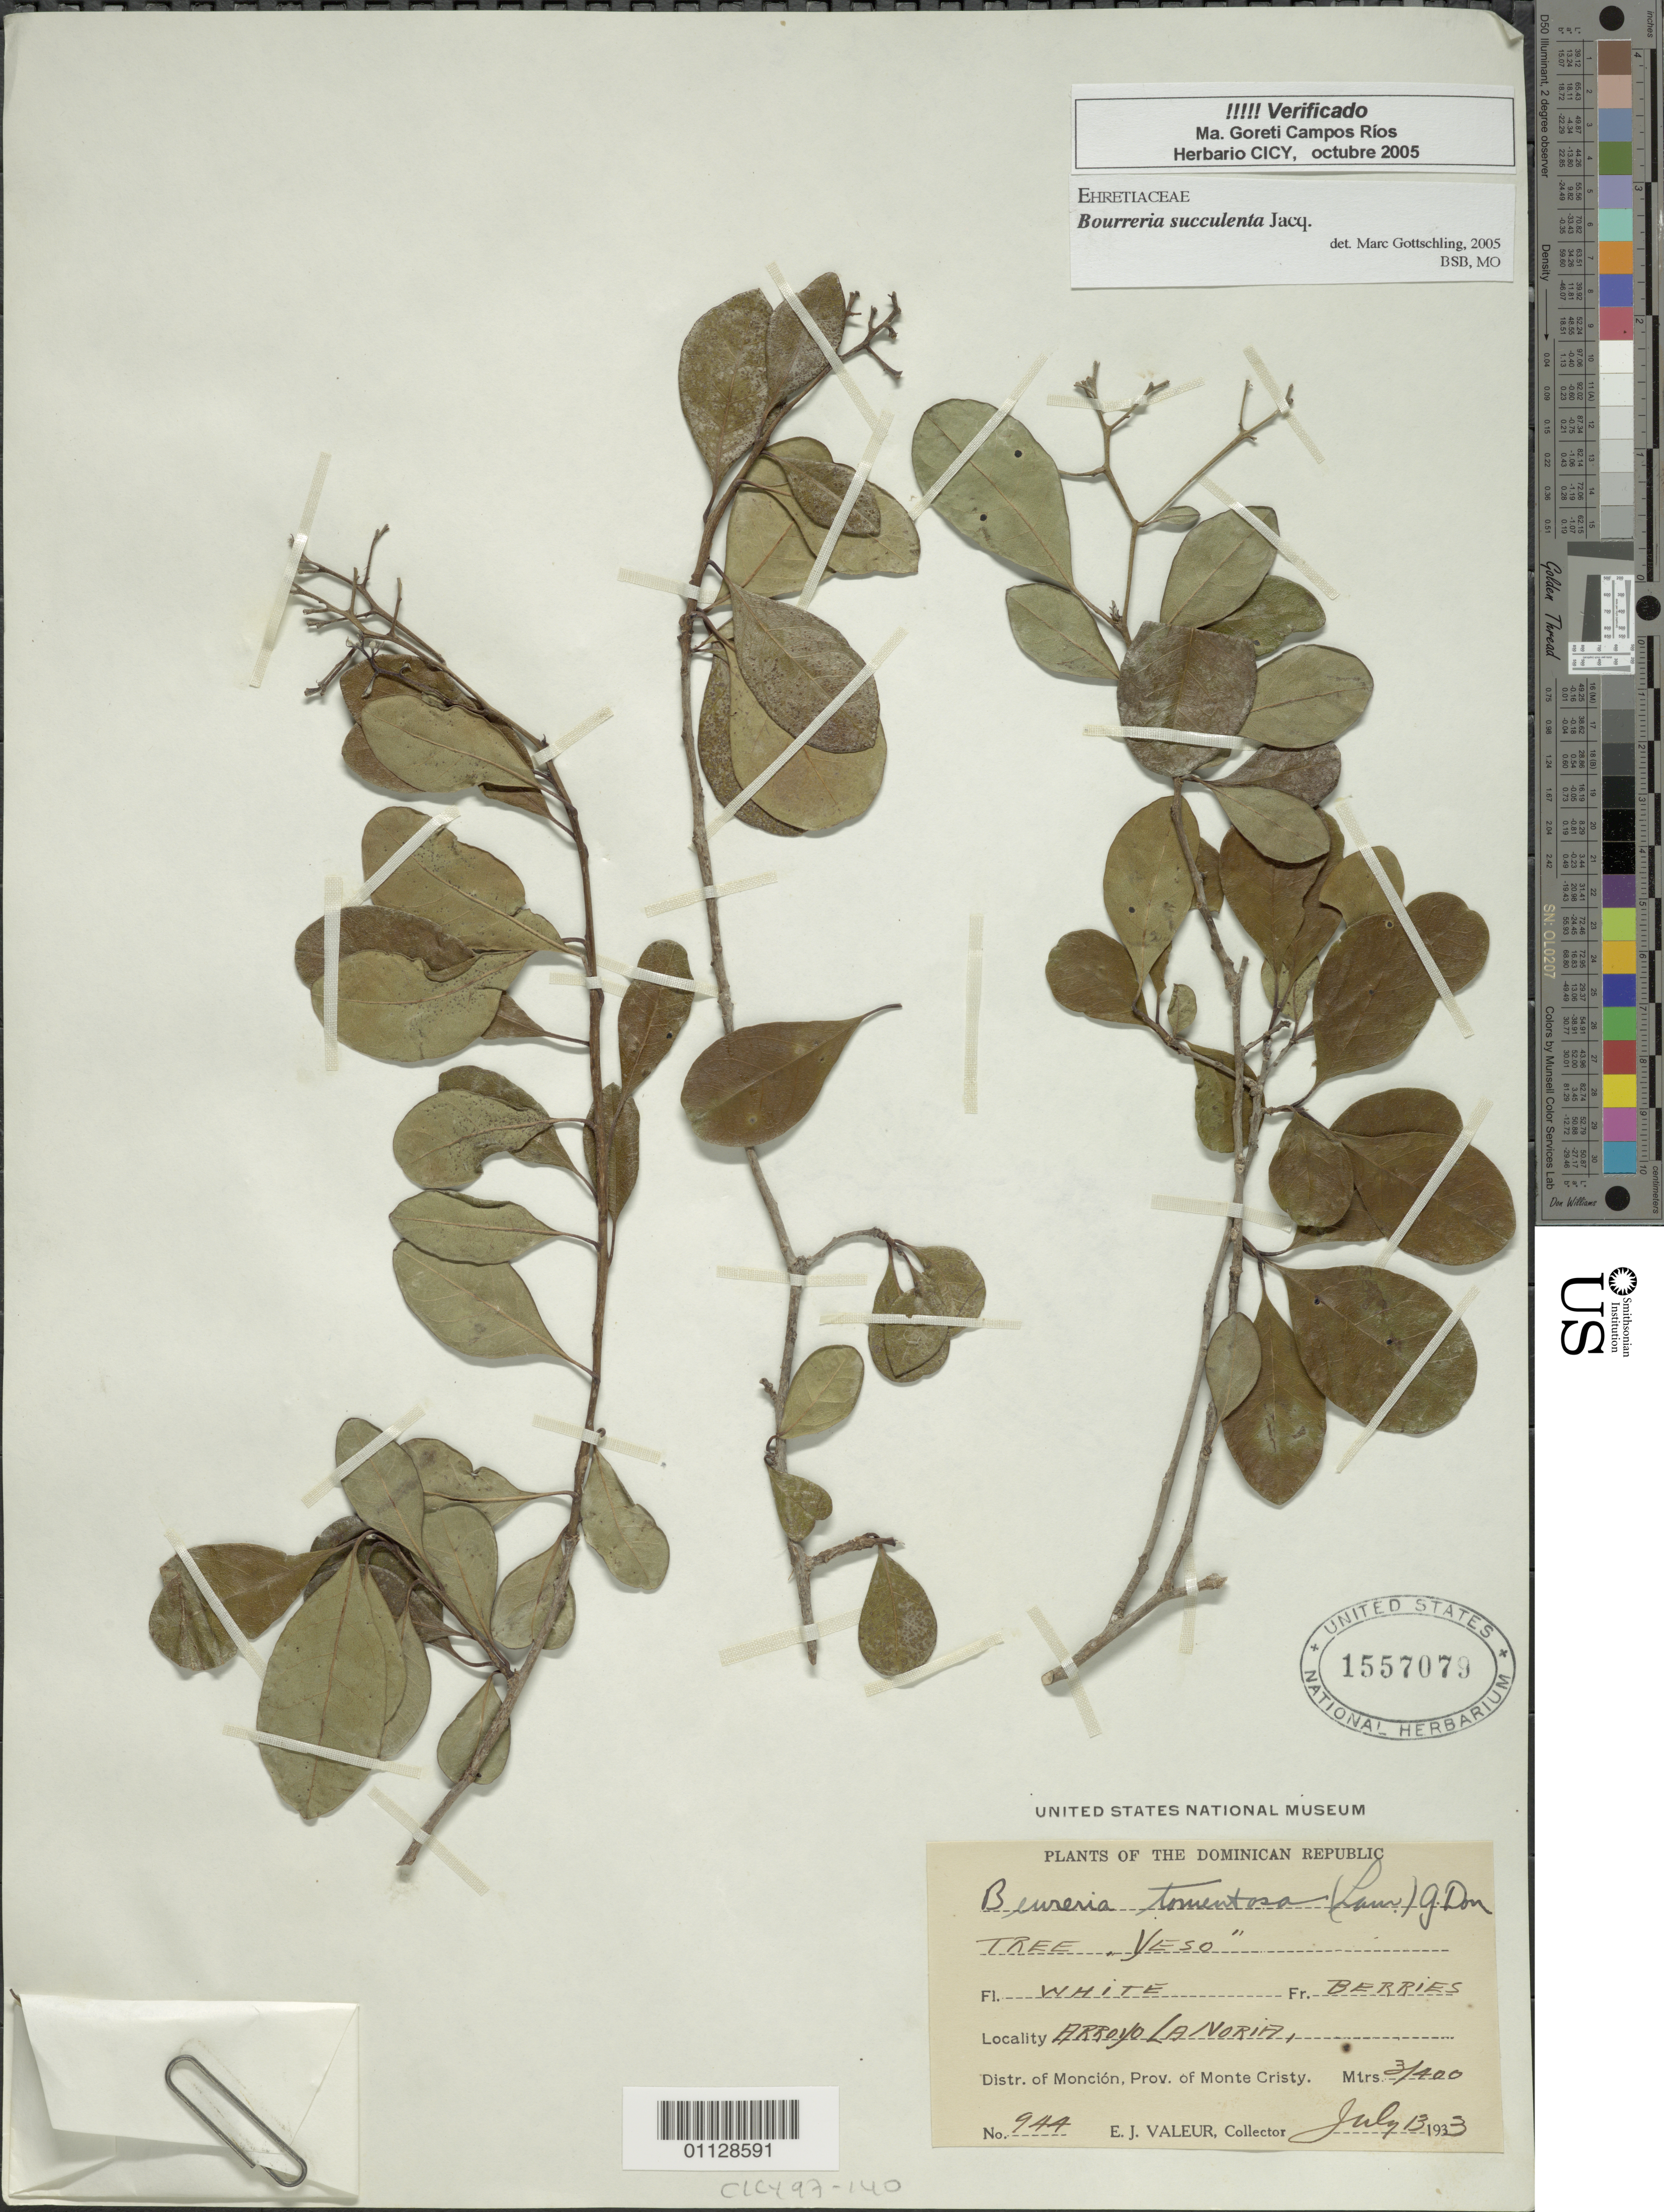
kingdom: Plantae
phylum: Tracheophyta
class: Magnoliopsida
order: Boraginales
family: Ehretiaceae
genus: Bourreria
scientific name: Bourreria succulenta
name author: Jacq.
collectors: E. Valeur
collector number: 944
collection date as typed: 13 Jul 1933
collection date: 1933-07-13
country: Dominican Republic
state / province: Monte Cristi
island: Hispaniola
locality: Arroyo La Noria, Distr. of Monción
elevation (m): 300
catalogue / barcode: US 1557079